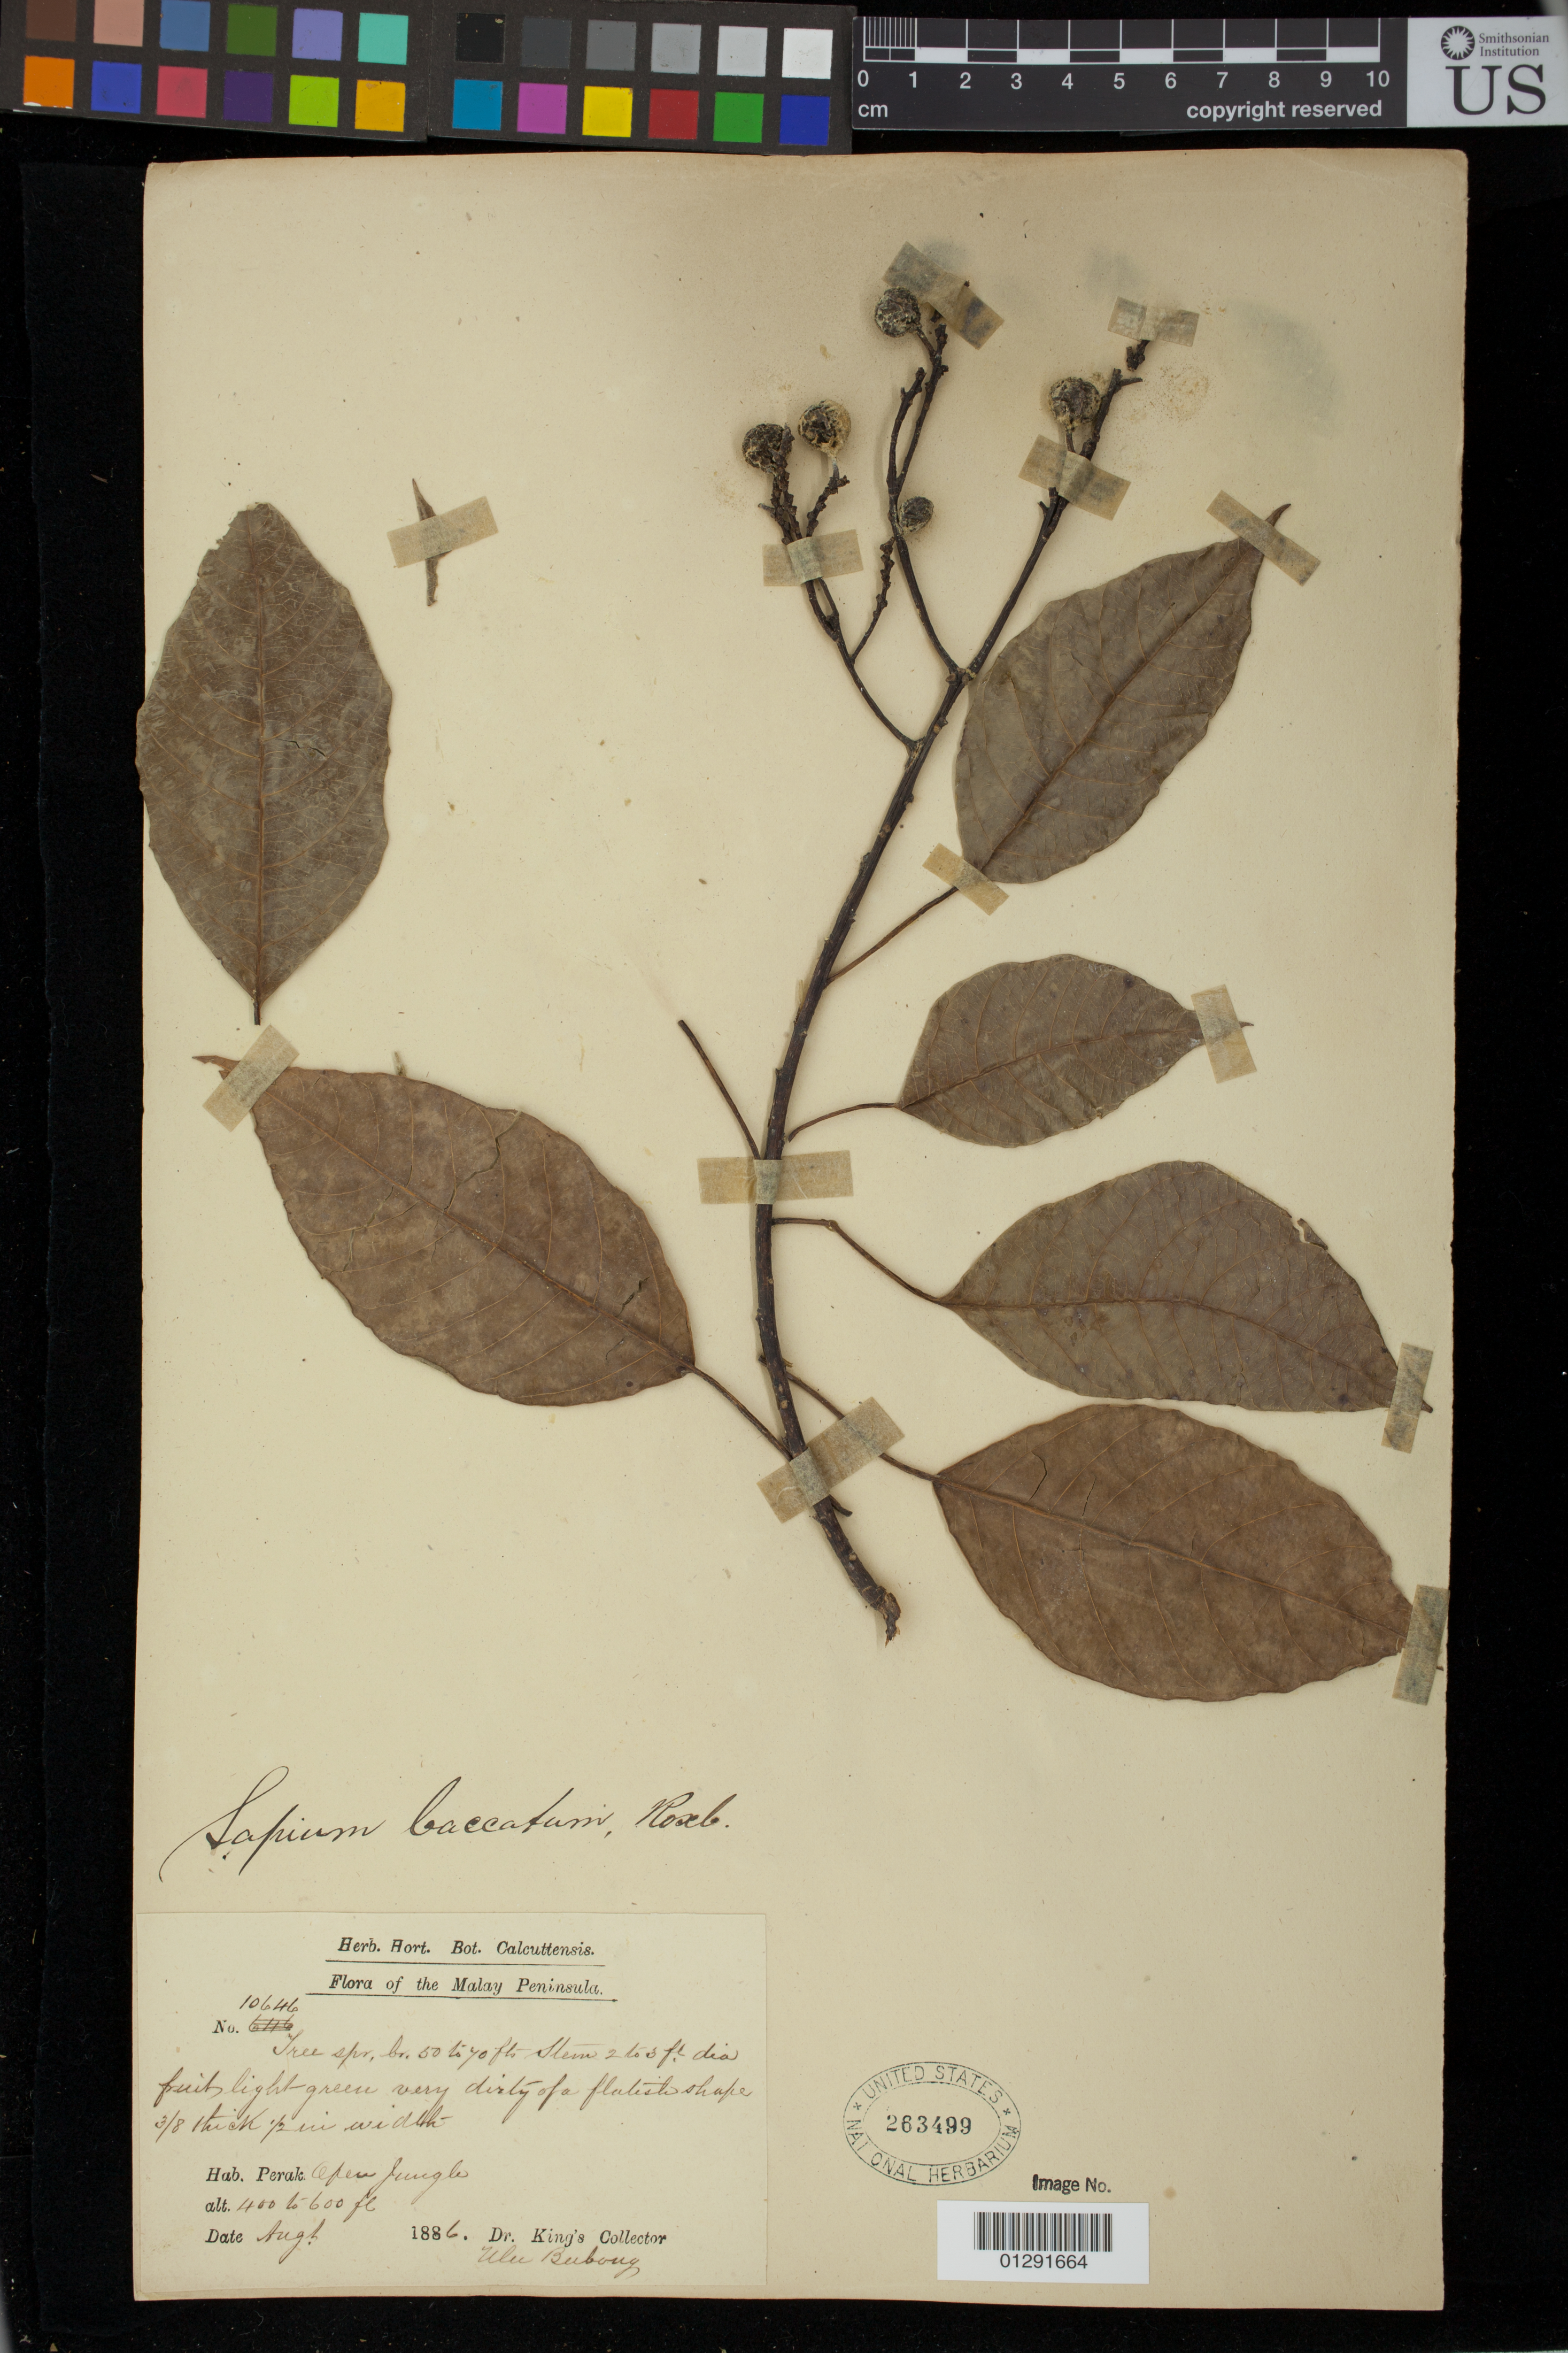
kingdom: Plantae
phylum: Tracheophyta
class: Magnoliopsida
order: Malpighiales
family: Euphorbiaceae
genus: Sapium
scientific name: Sapium baccatum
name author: Roxb.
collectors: Dr. King's collector & U. Buboug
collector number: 10646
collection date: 1886-08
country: Malaysia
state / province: Perak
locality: Open jungle. Malay Peninsula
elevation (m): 122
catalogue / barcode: US 263499